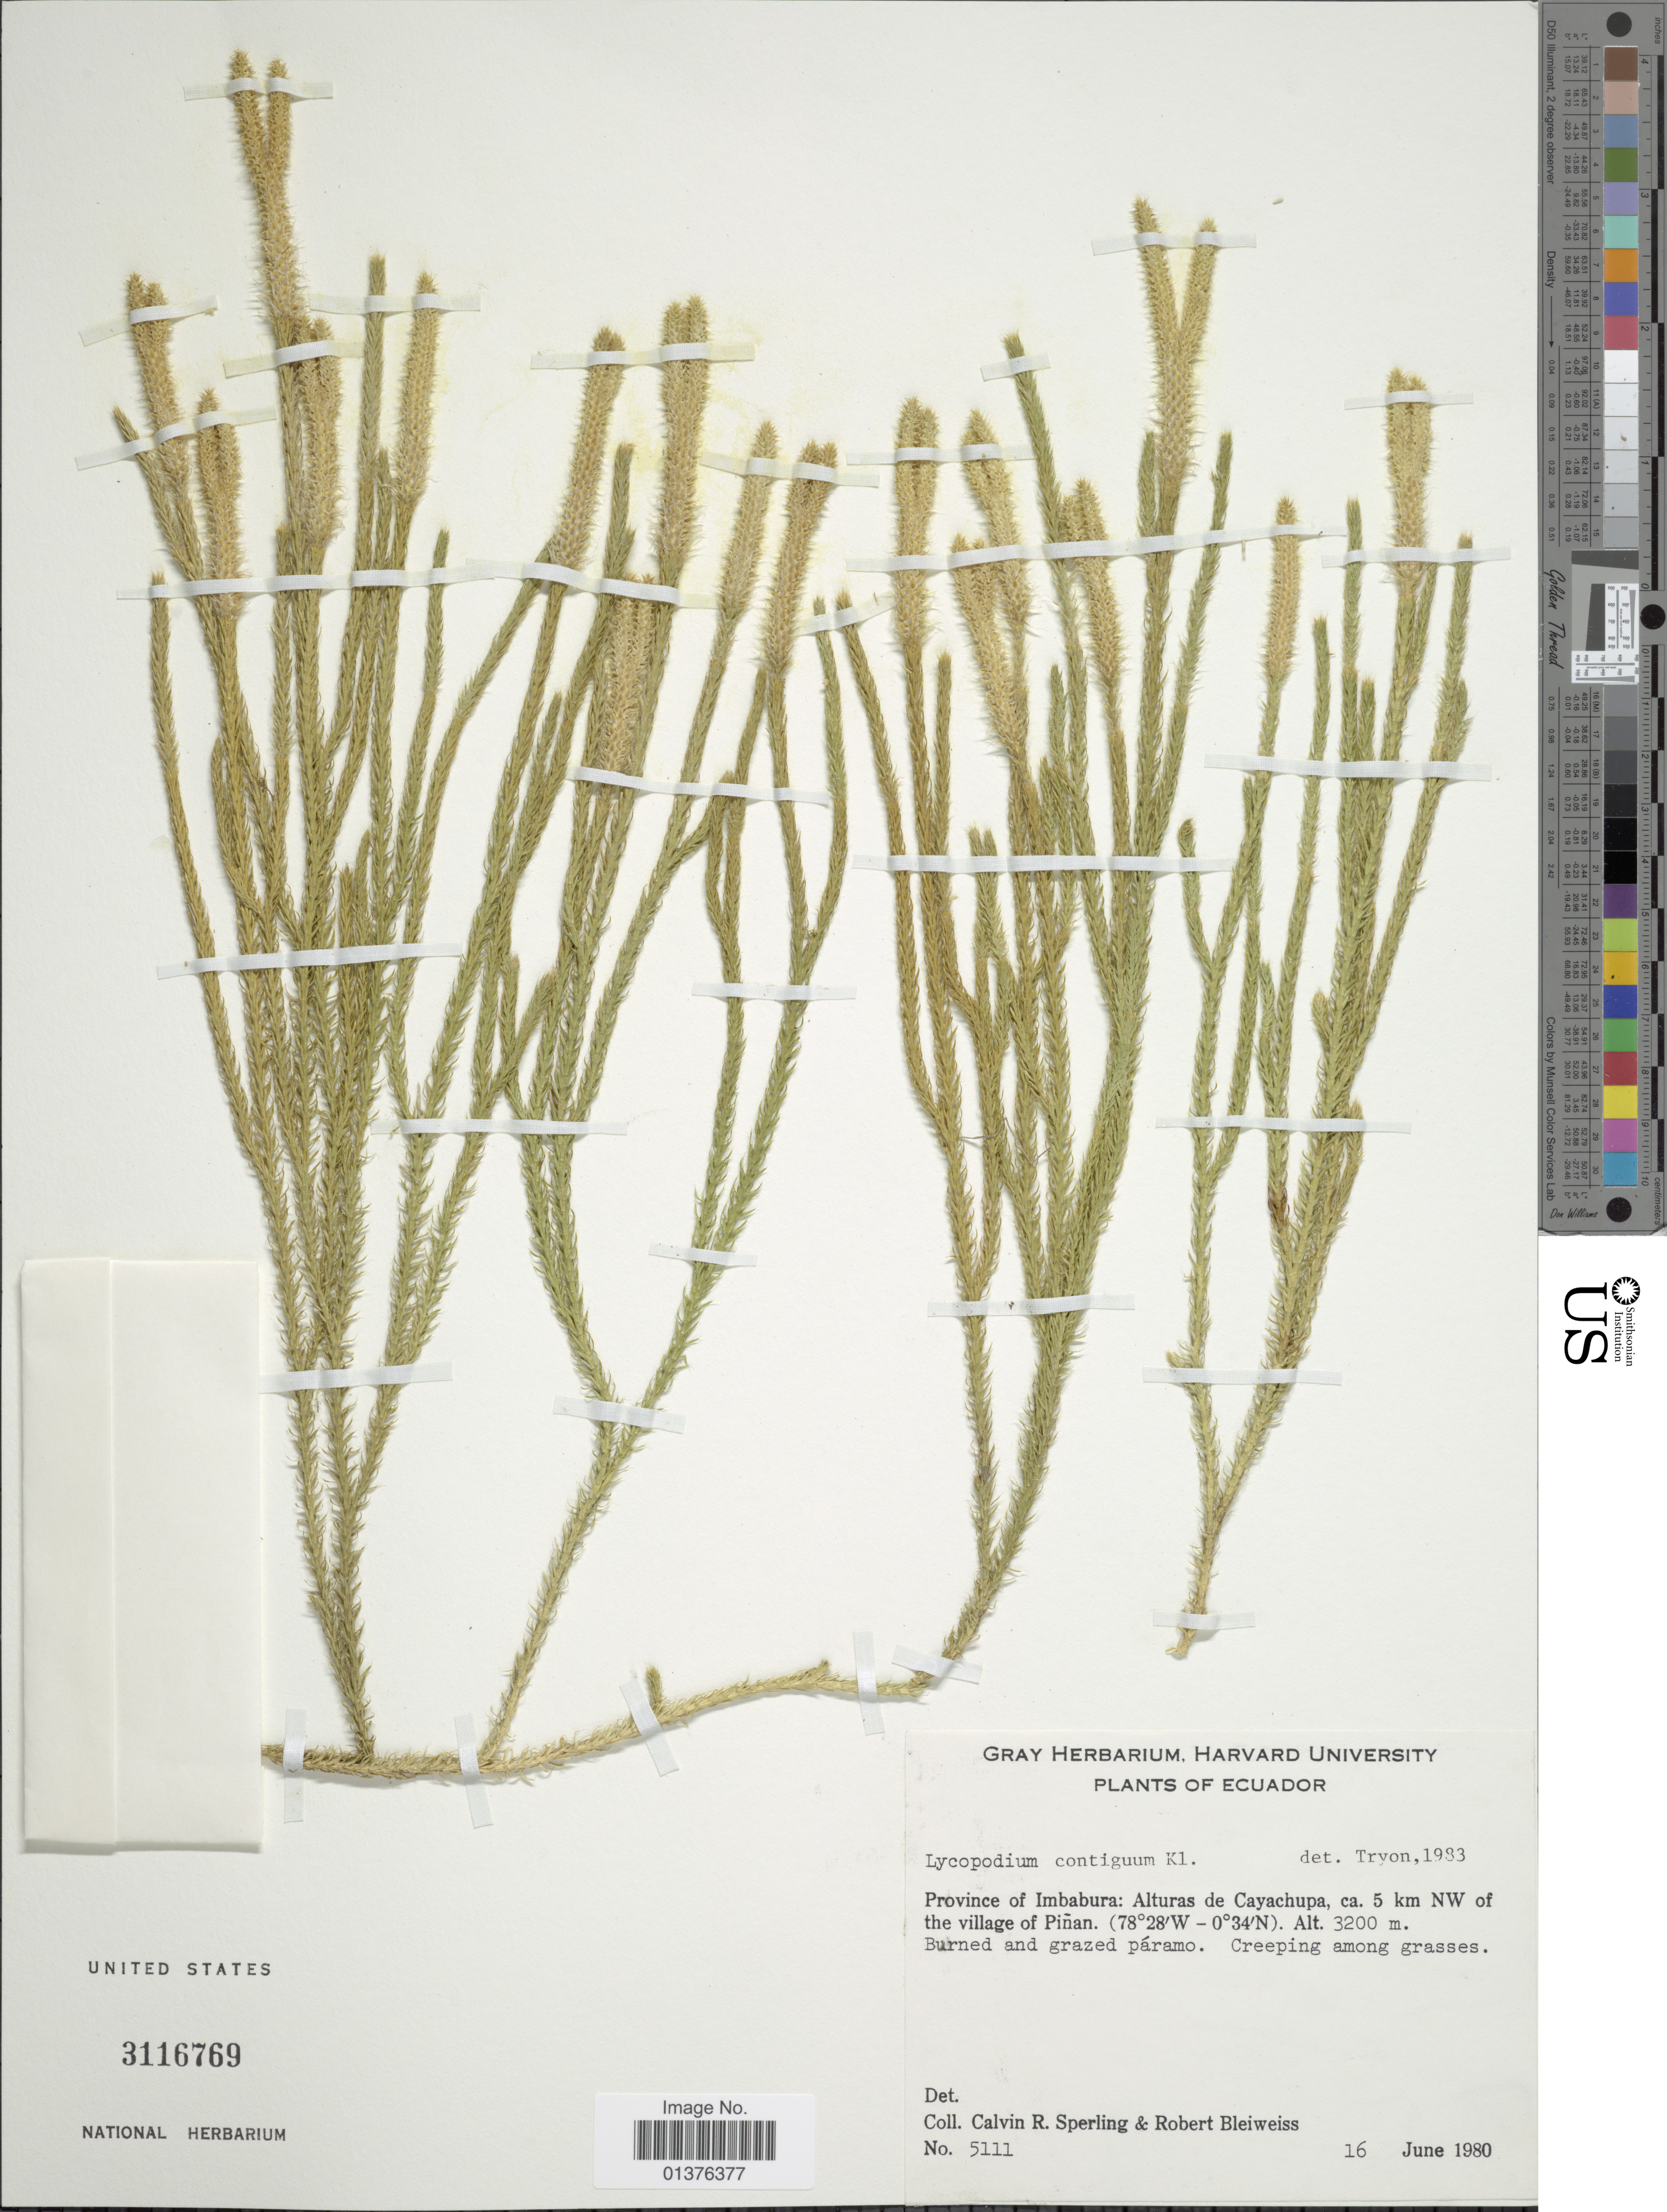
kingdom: Plantae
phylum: Tracheophyta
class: Lycopodiopsida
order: Lycopodiales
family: Lycopodiaceae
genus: Lycopodium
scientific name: Lycopodium clavatum subsp. contiguum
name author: (Klotzsch) B. Øllg.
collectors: C. R. Sperling & R. Bleiweiss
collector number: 5111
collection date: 1980-06-16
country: Ecuador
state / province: Imbabura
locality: Alturas de Cayachupa, ca. 5km NW of the village of Pinan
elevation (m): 3200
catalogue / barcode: US 3116769